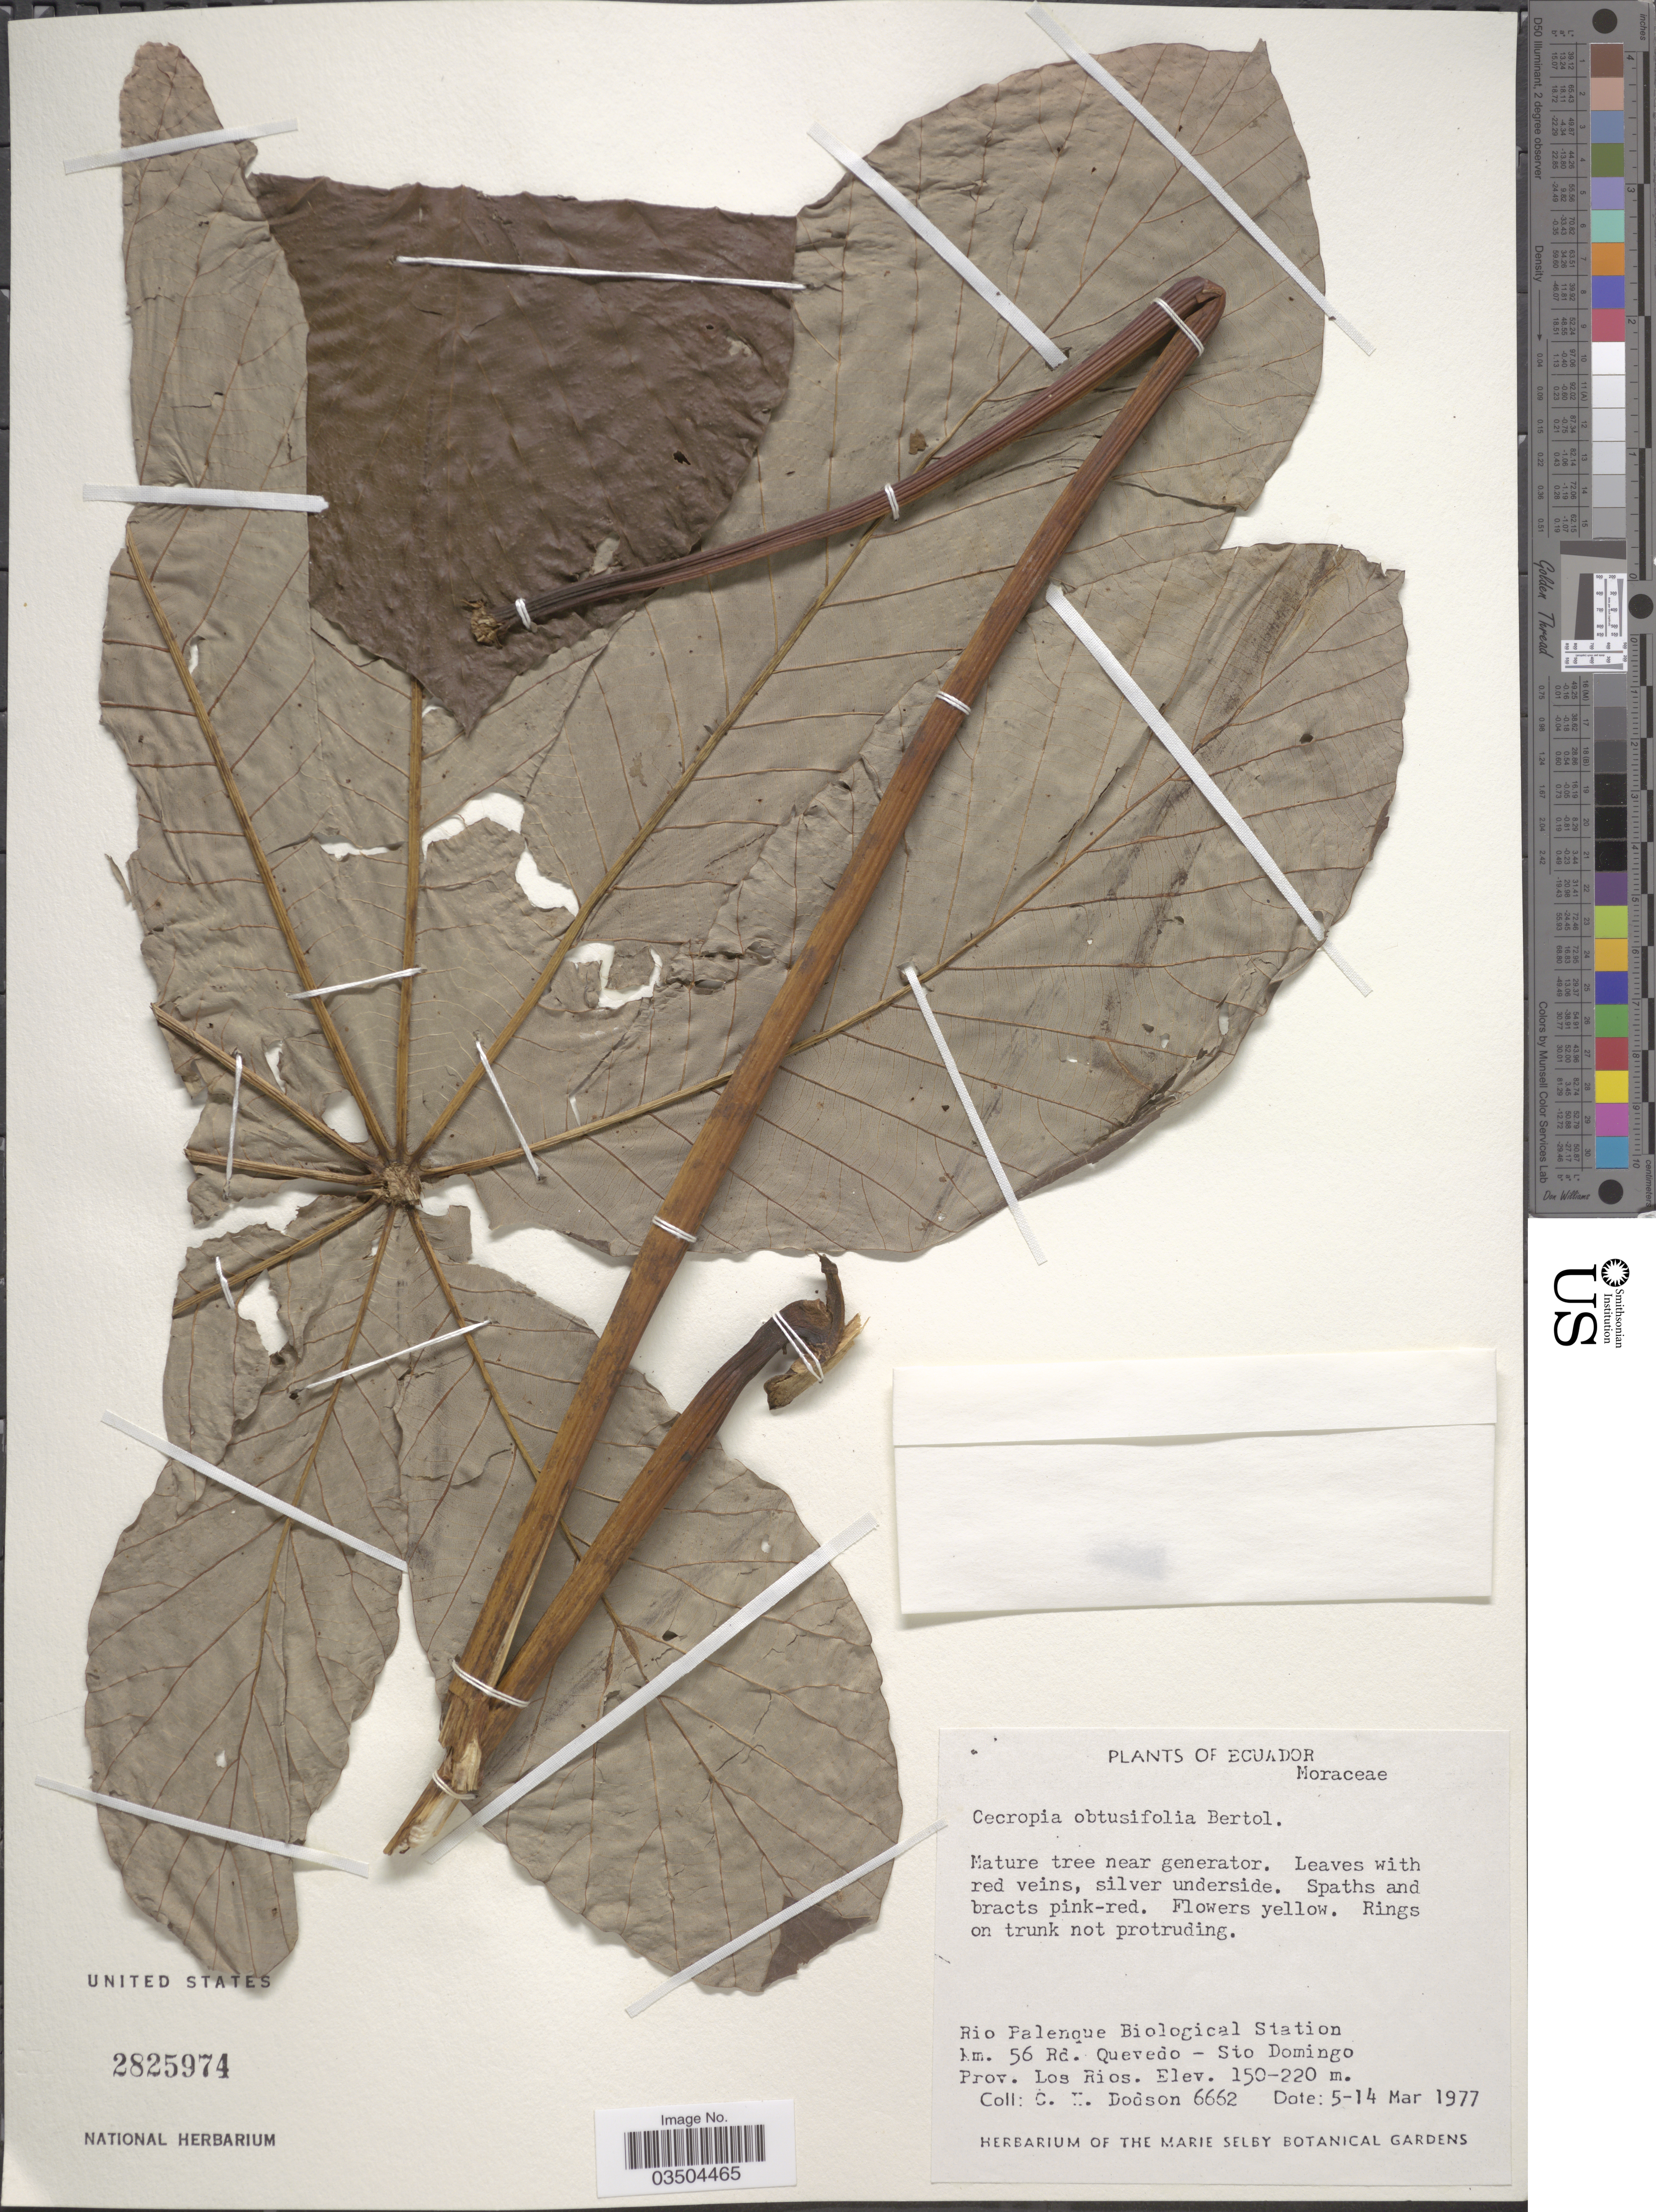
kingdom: Plantae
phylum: Tracheophyta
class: Magnoliopsida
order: Rosales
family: Urticaceae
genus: Cecropia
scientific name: Cecropia obtusifolia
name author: Bertol.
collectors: C. H. Dodson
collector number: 6662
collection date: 1977-03-05/1977-03-14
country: Ecuador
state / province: Los Ríos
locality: Rio Palenque Biological Station km. 56 Rd. Quevedo - Sto Domingo.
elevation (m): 150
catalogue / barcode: US 2825974